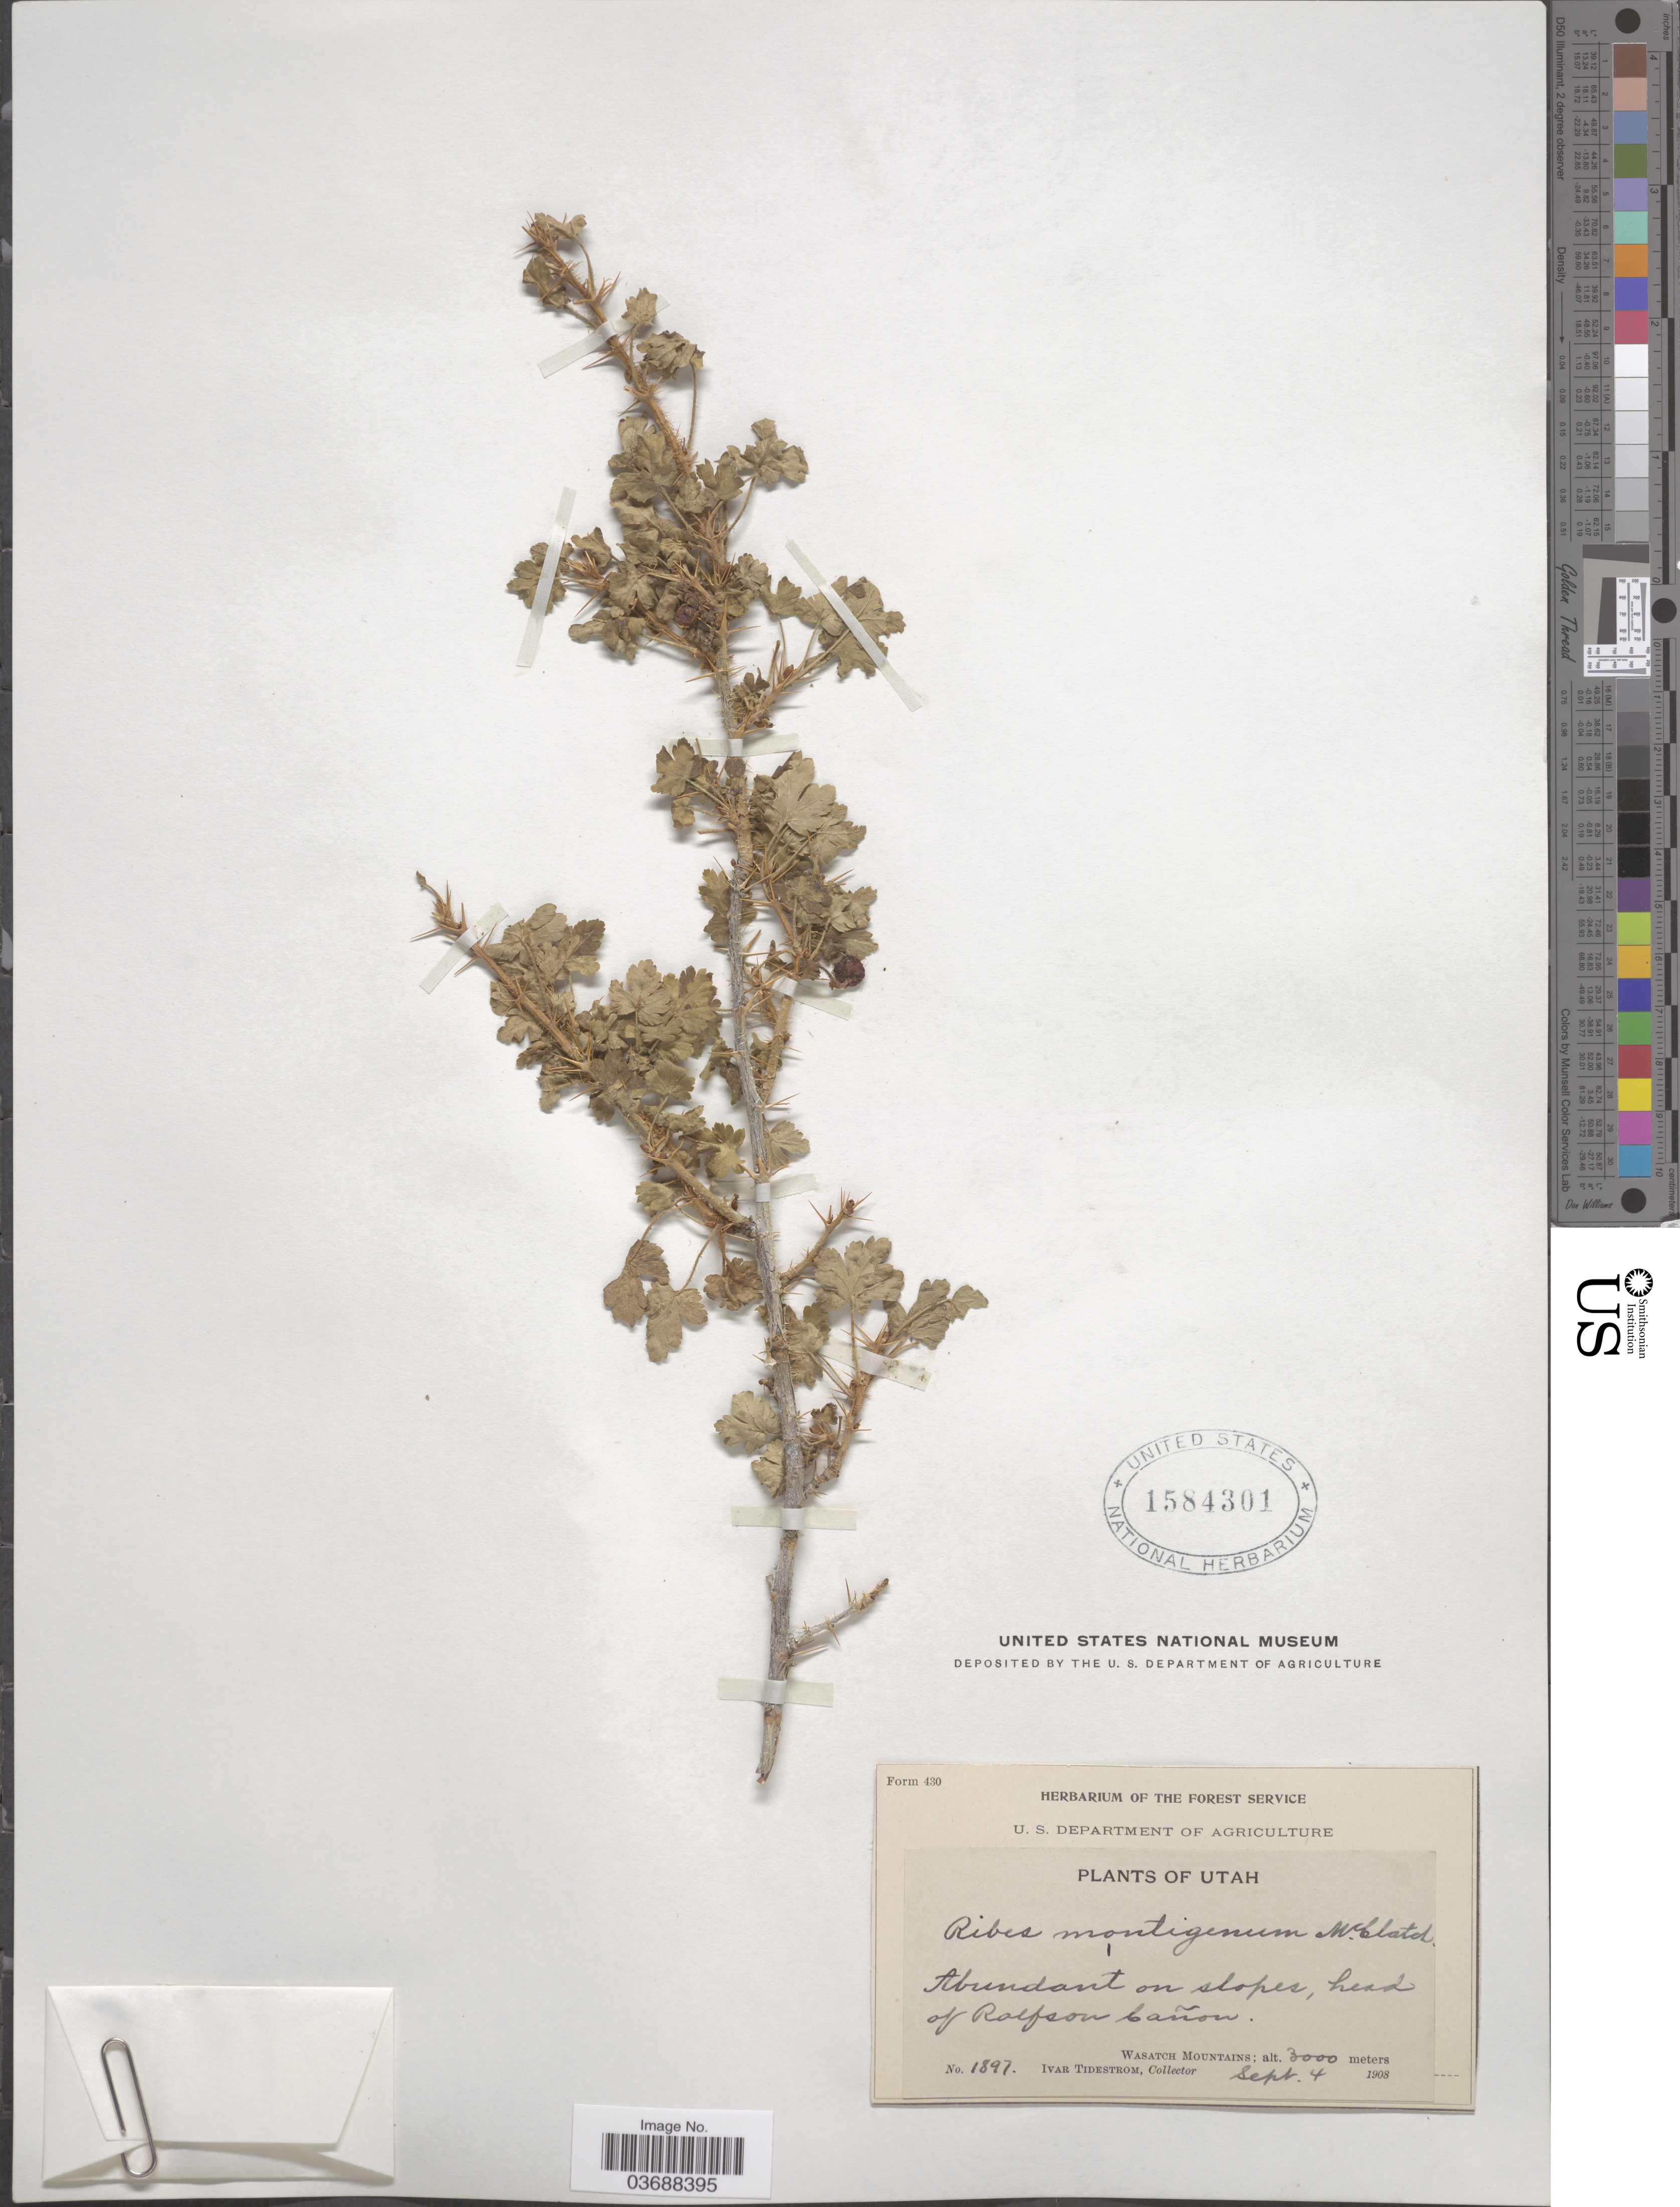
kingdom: Plantae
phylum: Tracheophyta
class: Magnoliopsida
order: Saxifragales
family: Grossulariaceae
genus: Ribes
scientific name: Ribes montigenum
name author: McClatchie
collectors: I. F. Tidestrom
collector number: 1897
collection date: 1908-09-04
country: United States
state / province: Utah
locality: Abundant on slope, head of Ralfson Cañon. Wasatch Mountains.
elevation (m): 3000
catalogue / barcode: US 1584301